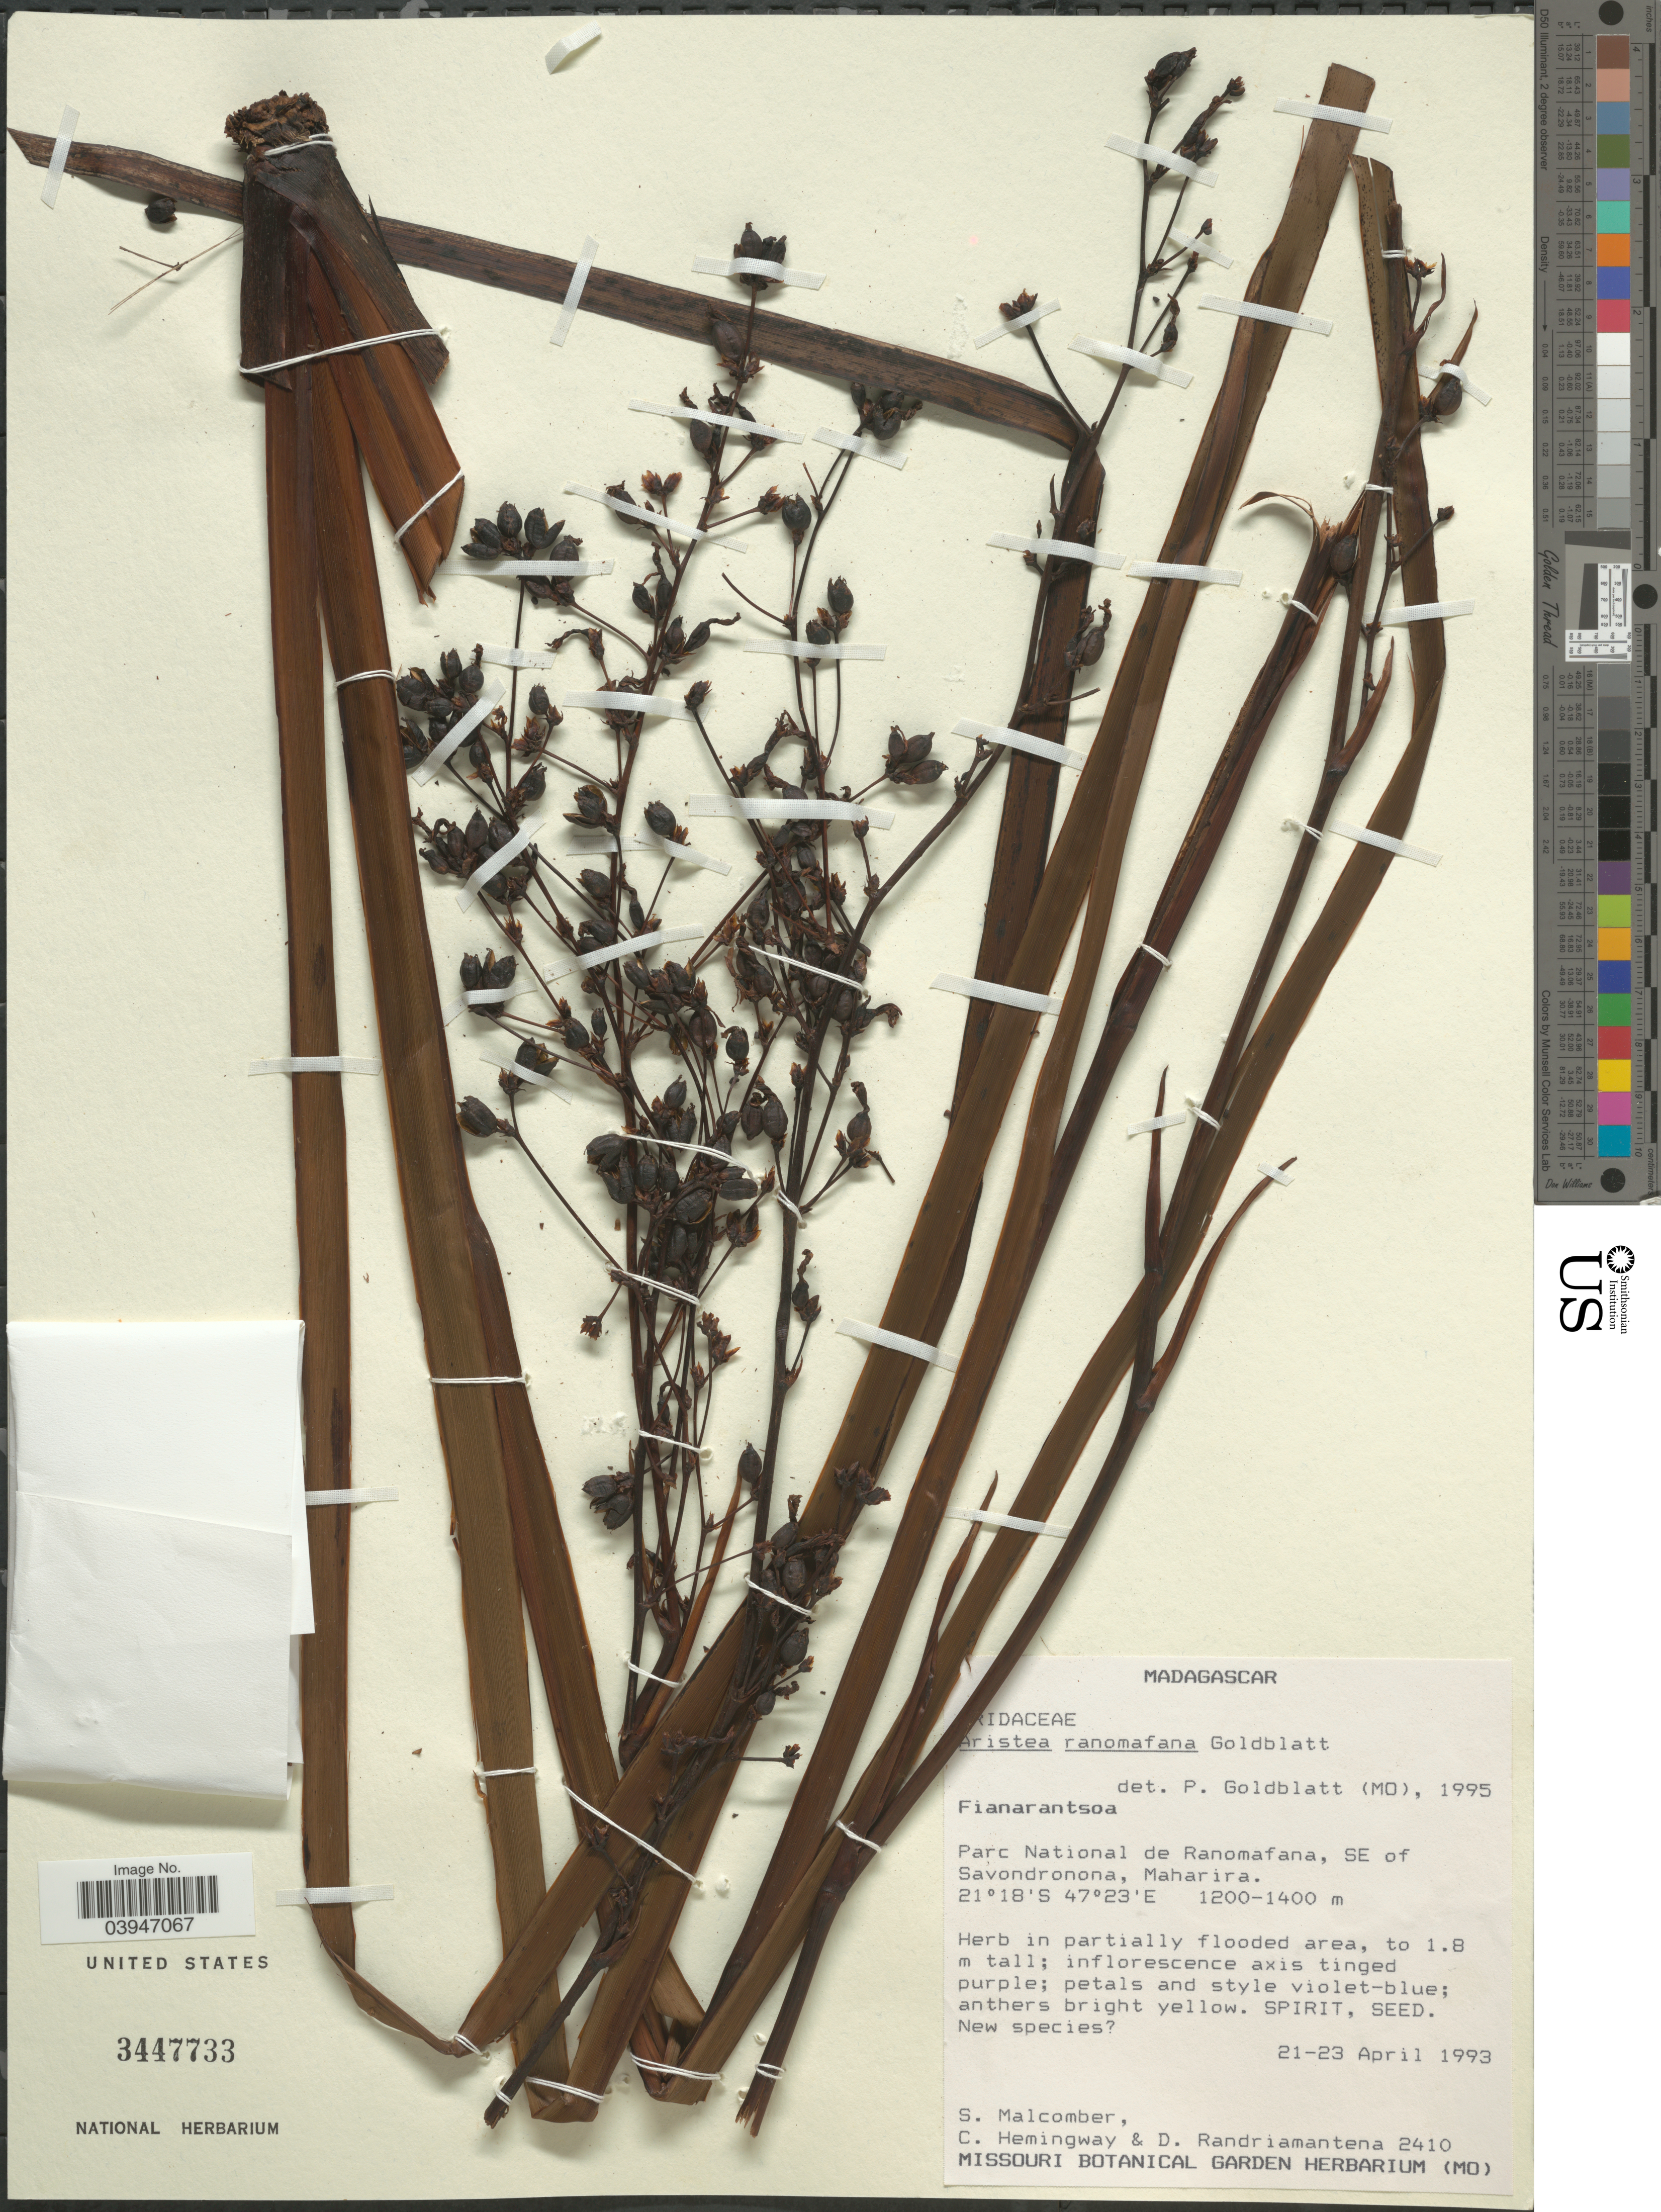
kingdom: Plantae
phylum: Tracheophyta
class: Liliopsida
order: Asparagales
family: Iridaceae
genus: Aristea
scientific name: Aristea ranomafana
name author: Goldblatt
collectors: S. T. Malcomber, C. Hemingway & D. Randriamantena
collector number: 2410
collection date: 1993-04-21/1993-04-23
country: Madagascar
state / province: Haute Matsiatra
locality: Parc National de Ranomafana, SE of Savondronona, Maharira.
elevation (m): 1200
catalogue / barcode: US 3447733